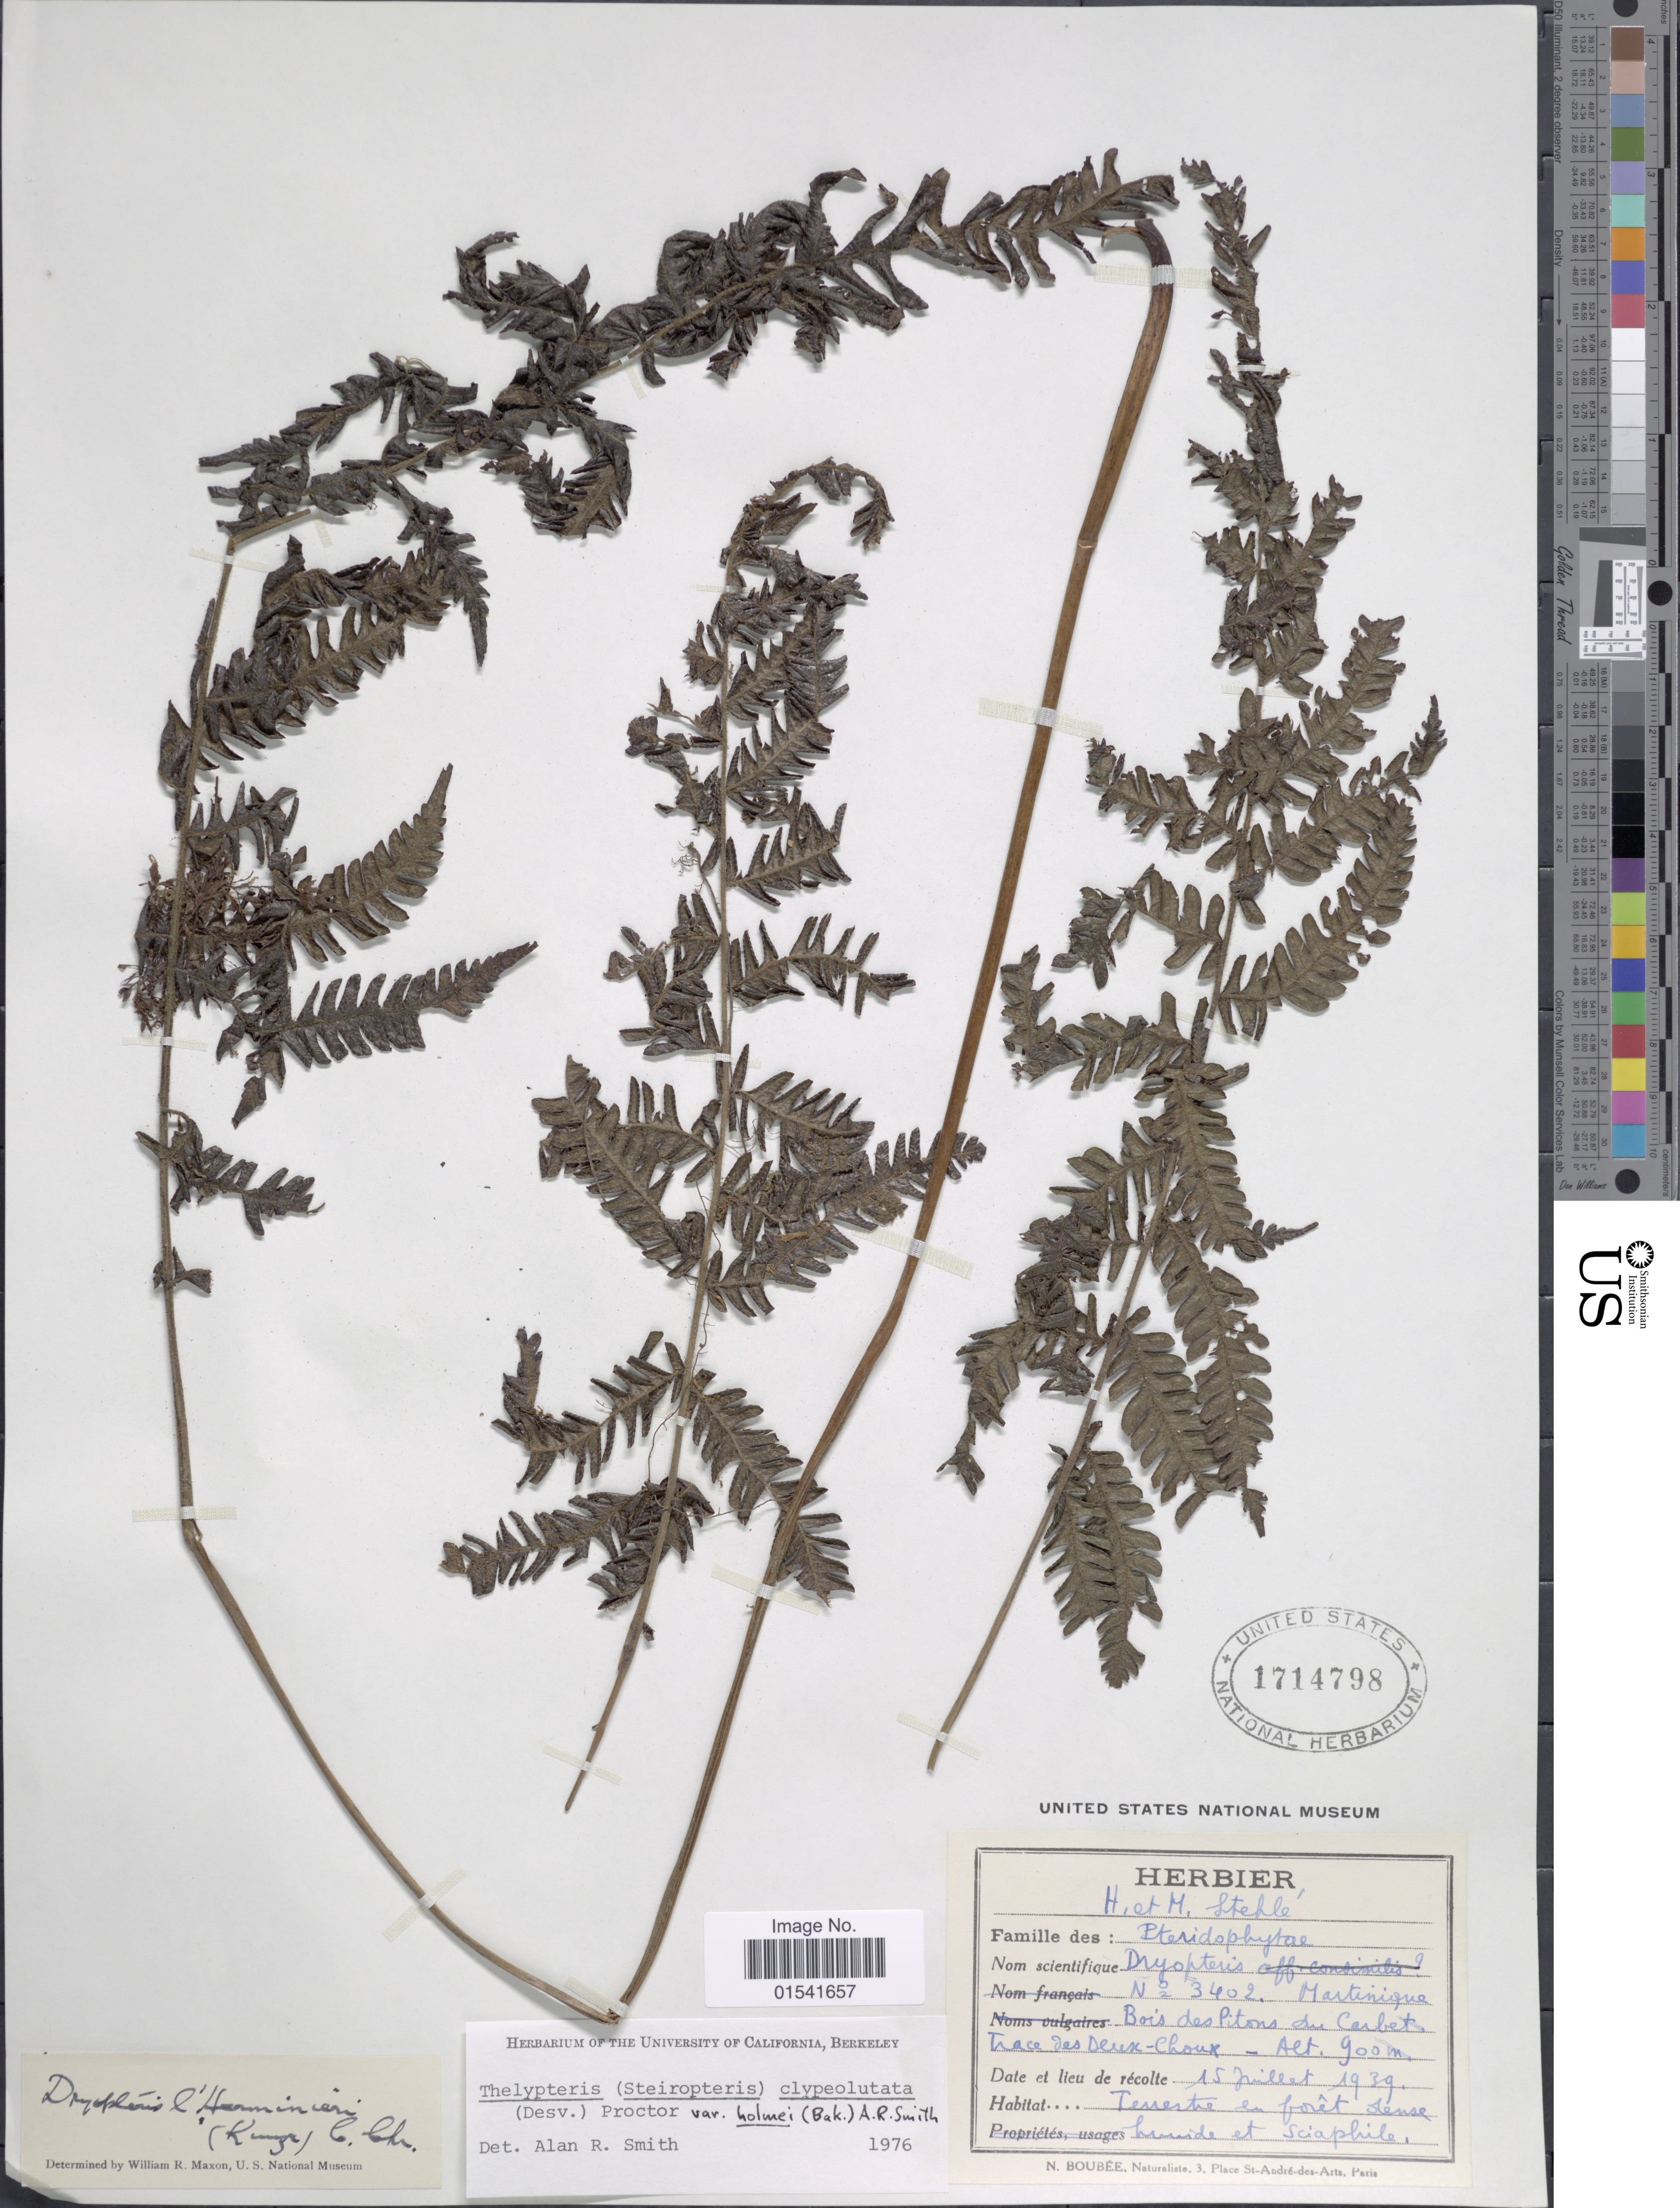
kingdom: Plantae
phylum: Tracheophyta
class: Polypodiopsida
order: Polypodiales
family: Thelypteridaceae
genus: Steiropteris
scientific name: Steiropteris clypeolutata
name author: (Desv.) Pic. Serm.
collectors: H. Stehlé & M. Stehlé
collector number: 3402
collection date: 1939-07-15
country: Martinique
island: Martinique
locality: Bois des Pitons du Carbet. Trace des Deux-Choux.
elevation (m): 900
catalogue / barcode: US 1714798